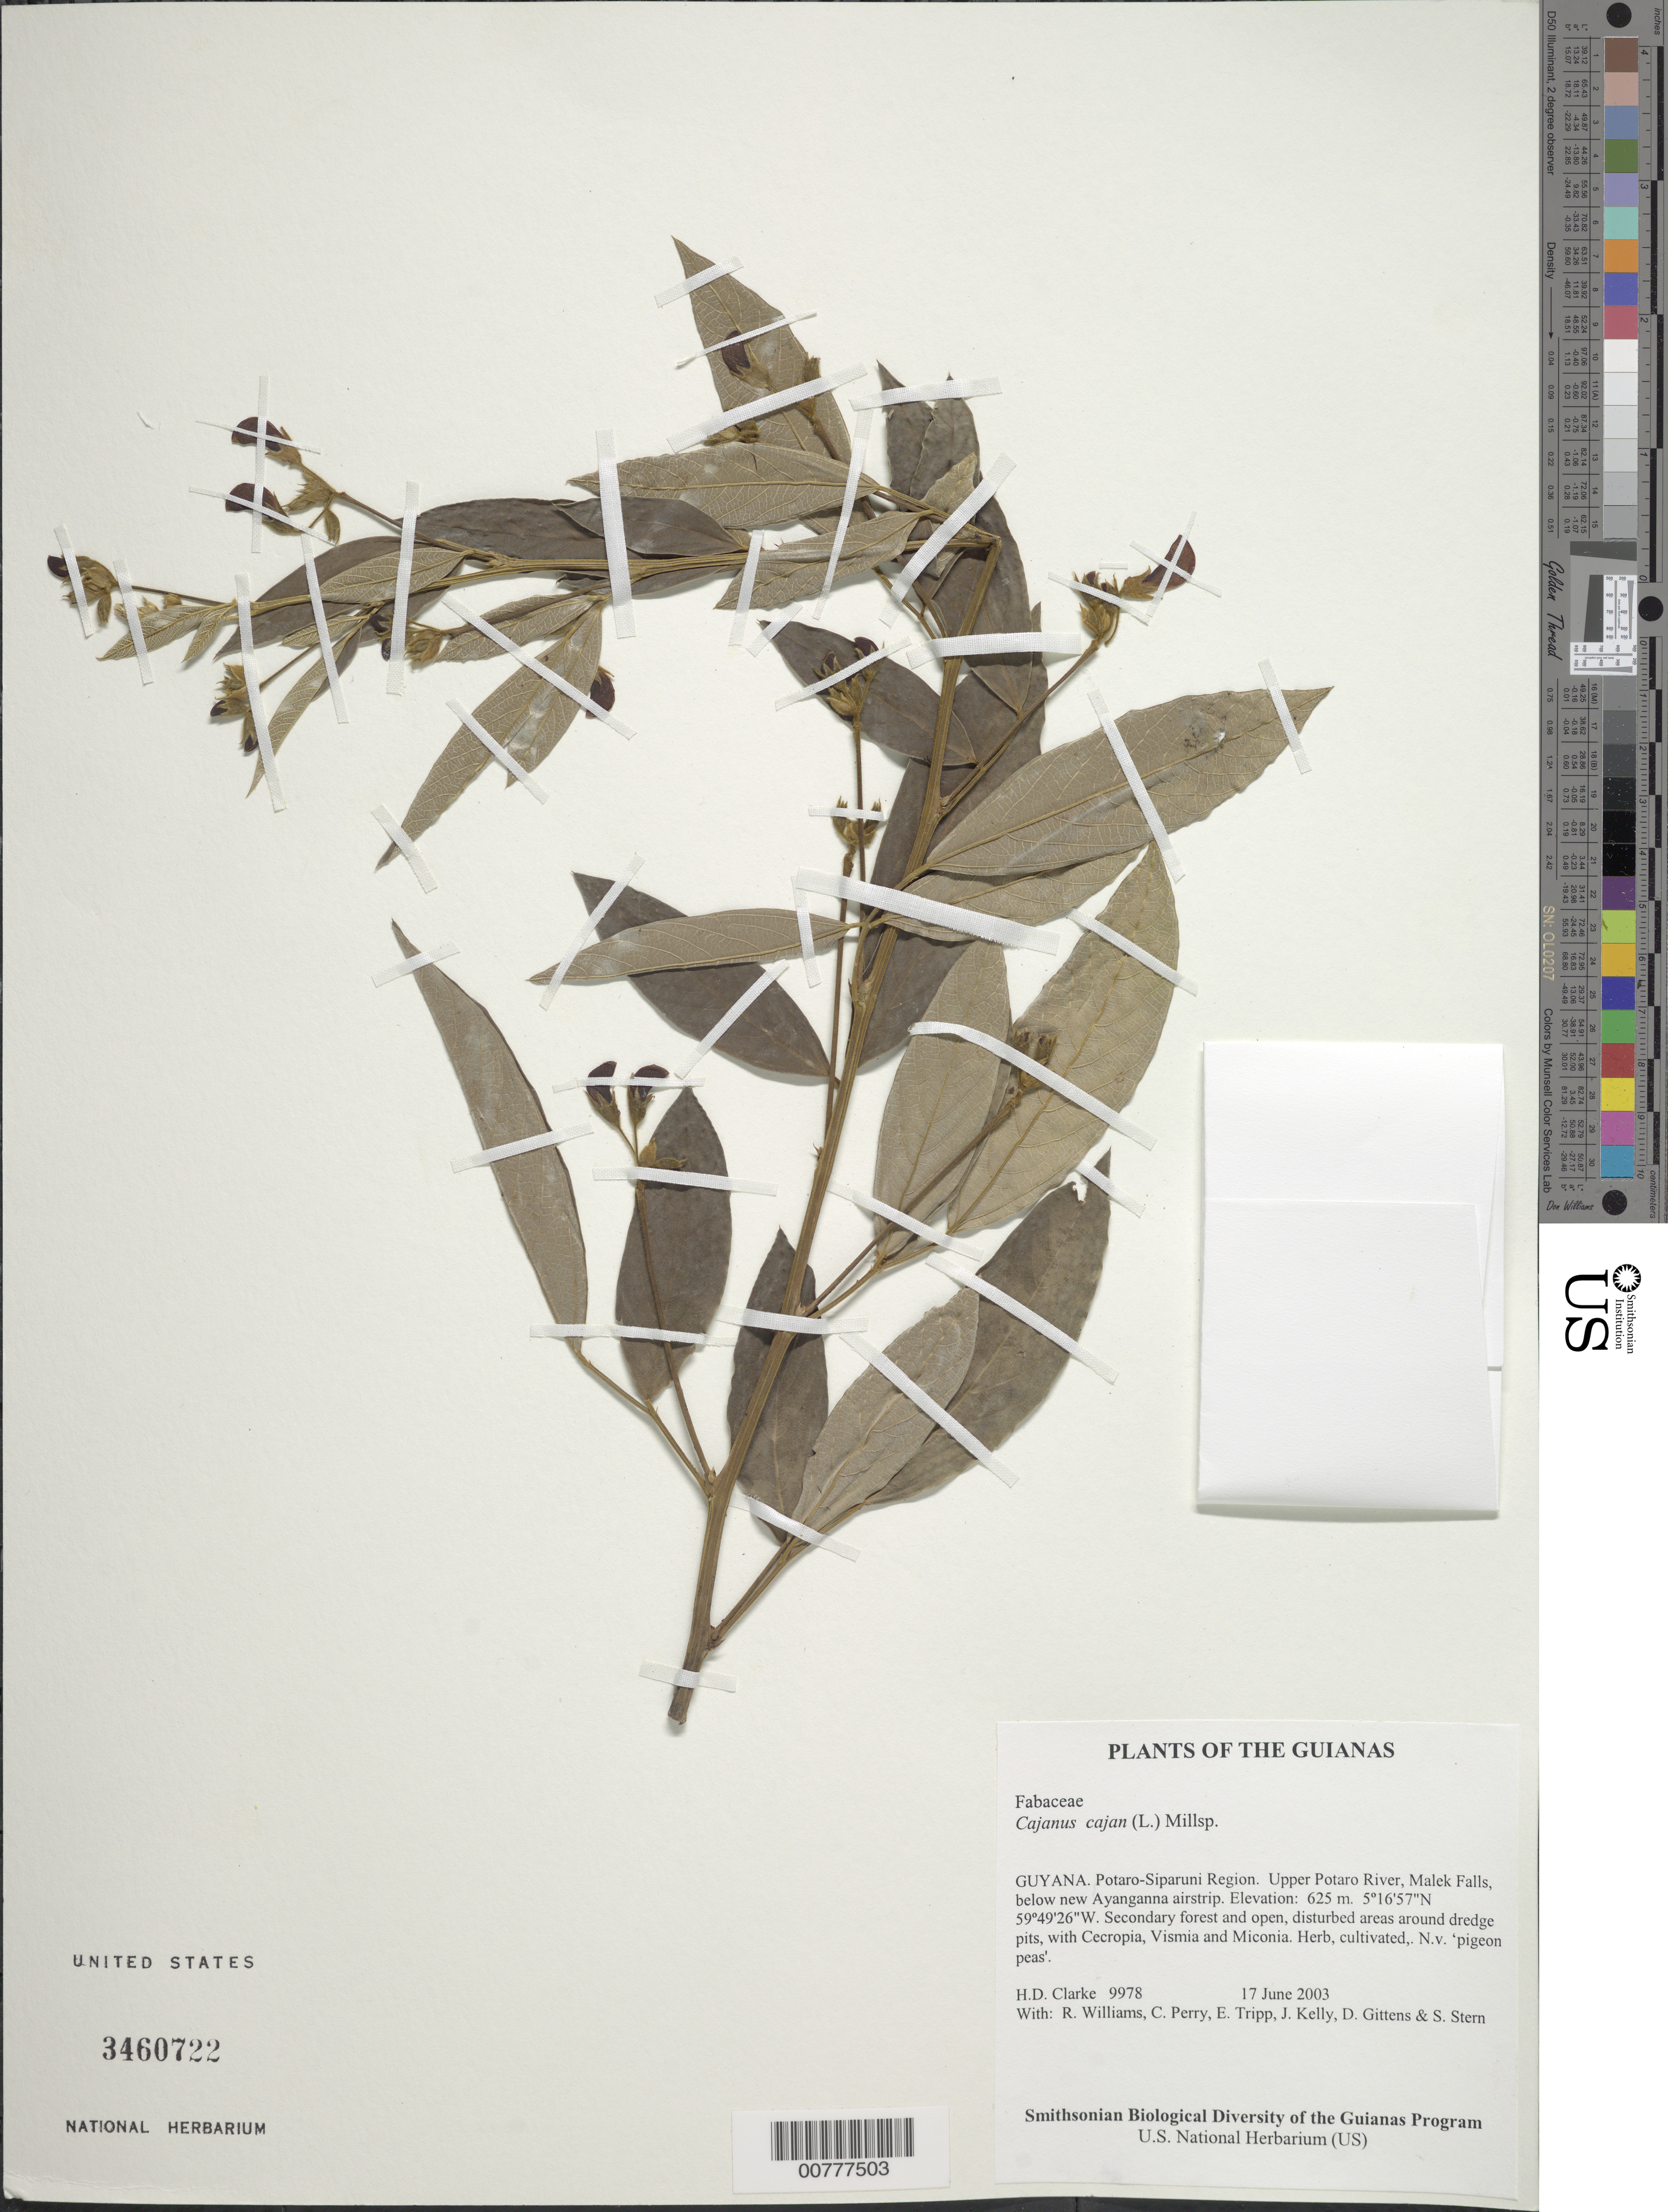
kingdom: Plantae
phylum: Tracheophyta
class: Magnoliopsida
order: Fabales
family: Fabaceae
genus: Cajanus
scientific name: Cajanus cajan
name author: (L.) Huth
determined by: Clarke, H. D., University of North Carolina (Asheville)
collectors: H. D. Clarke, R. Williams, C. Perry, E. Tripp, J. Kelly, D. Gittens & S. R. Stern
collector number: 9978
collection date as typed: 17 June 2003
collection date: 2003-06-17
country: Guyana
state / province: Potaro-Siparuni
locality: Upper Potaro River, Malek Falls, below new Ayanganna airstrip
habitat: Secondary forest and open, disturbed areas around dredge pits, with Cecropia, Vismia and Miconia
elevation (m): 625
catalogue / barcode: US 3460722